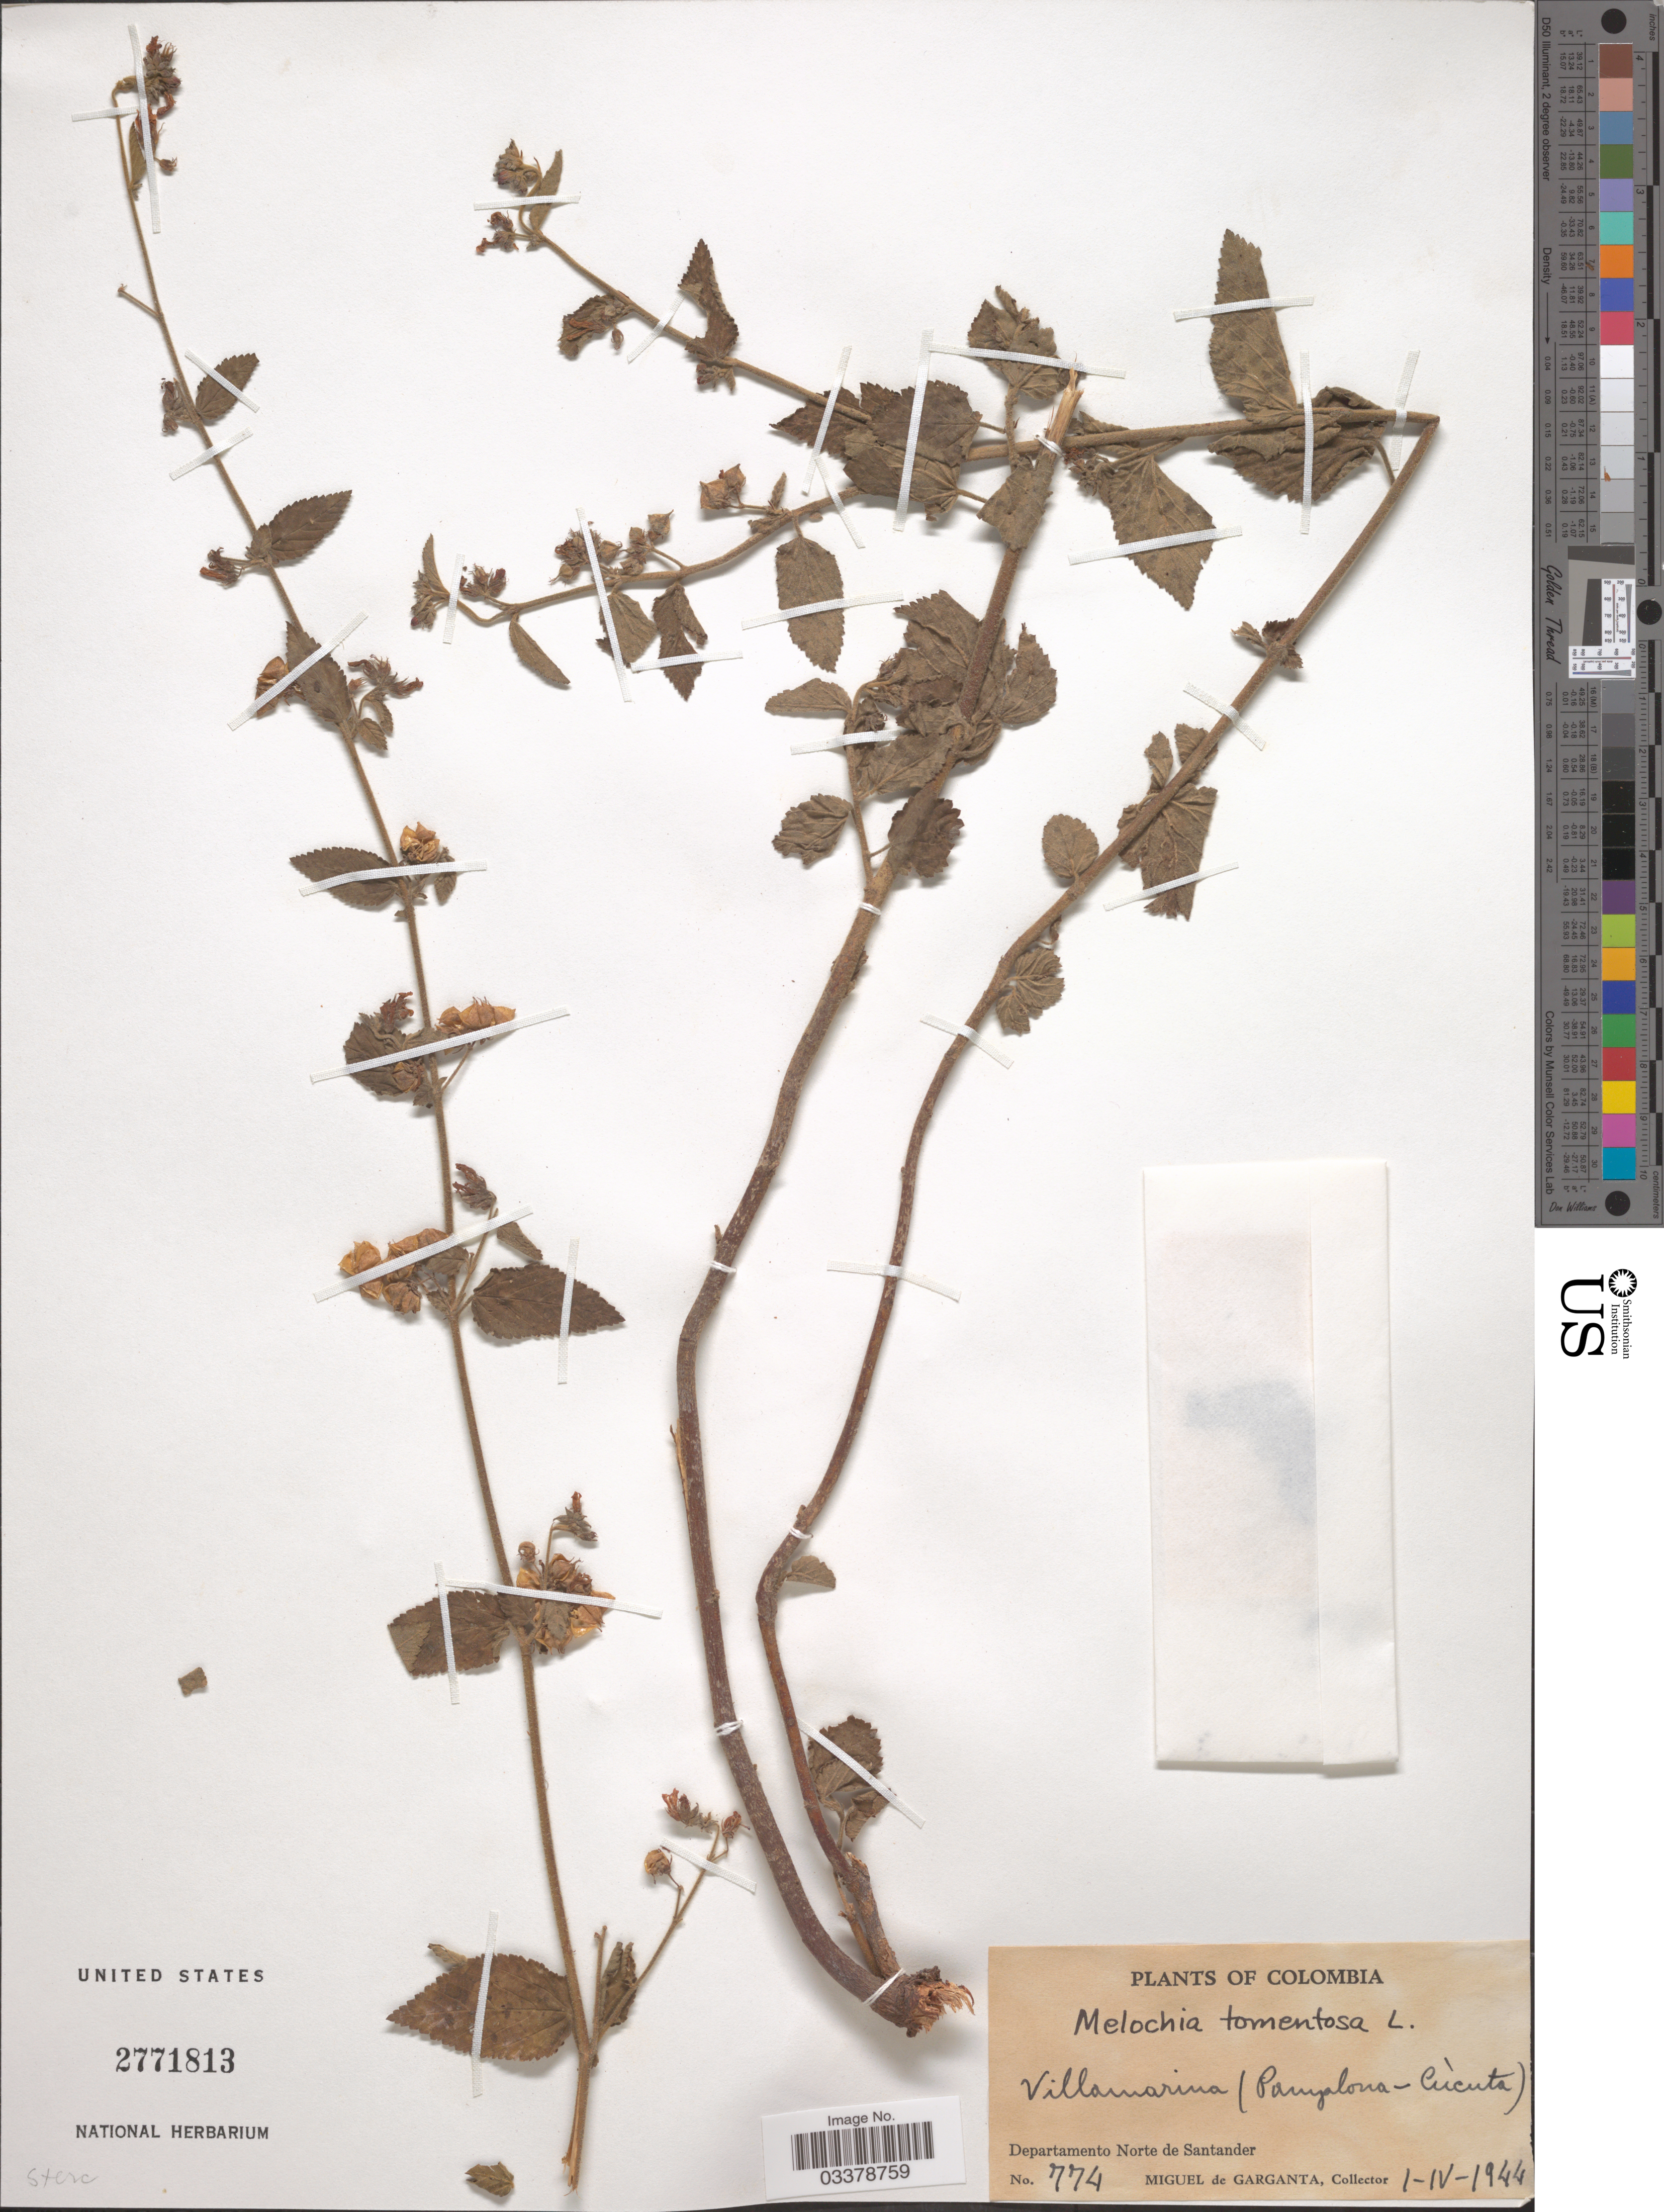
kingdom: Plantae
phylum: Tracheophyta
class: Magnoliopsida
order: Malvales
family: Malvaceae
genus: Melochia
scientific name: Melochia tomentosa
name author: L.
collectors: M. Garganta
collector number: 774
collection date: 1944-04-01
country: Colombia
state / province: Norte de Santander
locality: Villamarina (Pamplona-Cùcuta). Departamento Norte de Santander.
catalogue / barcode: US 2771813